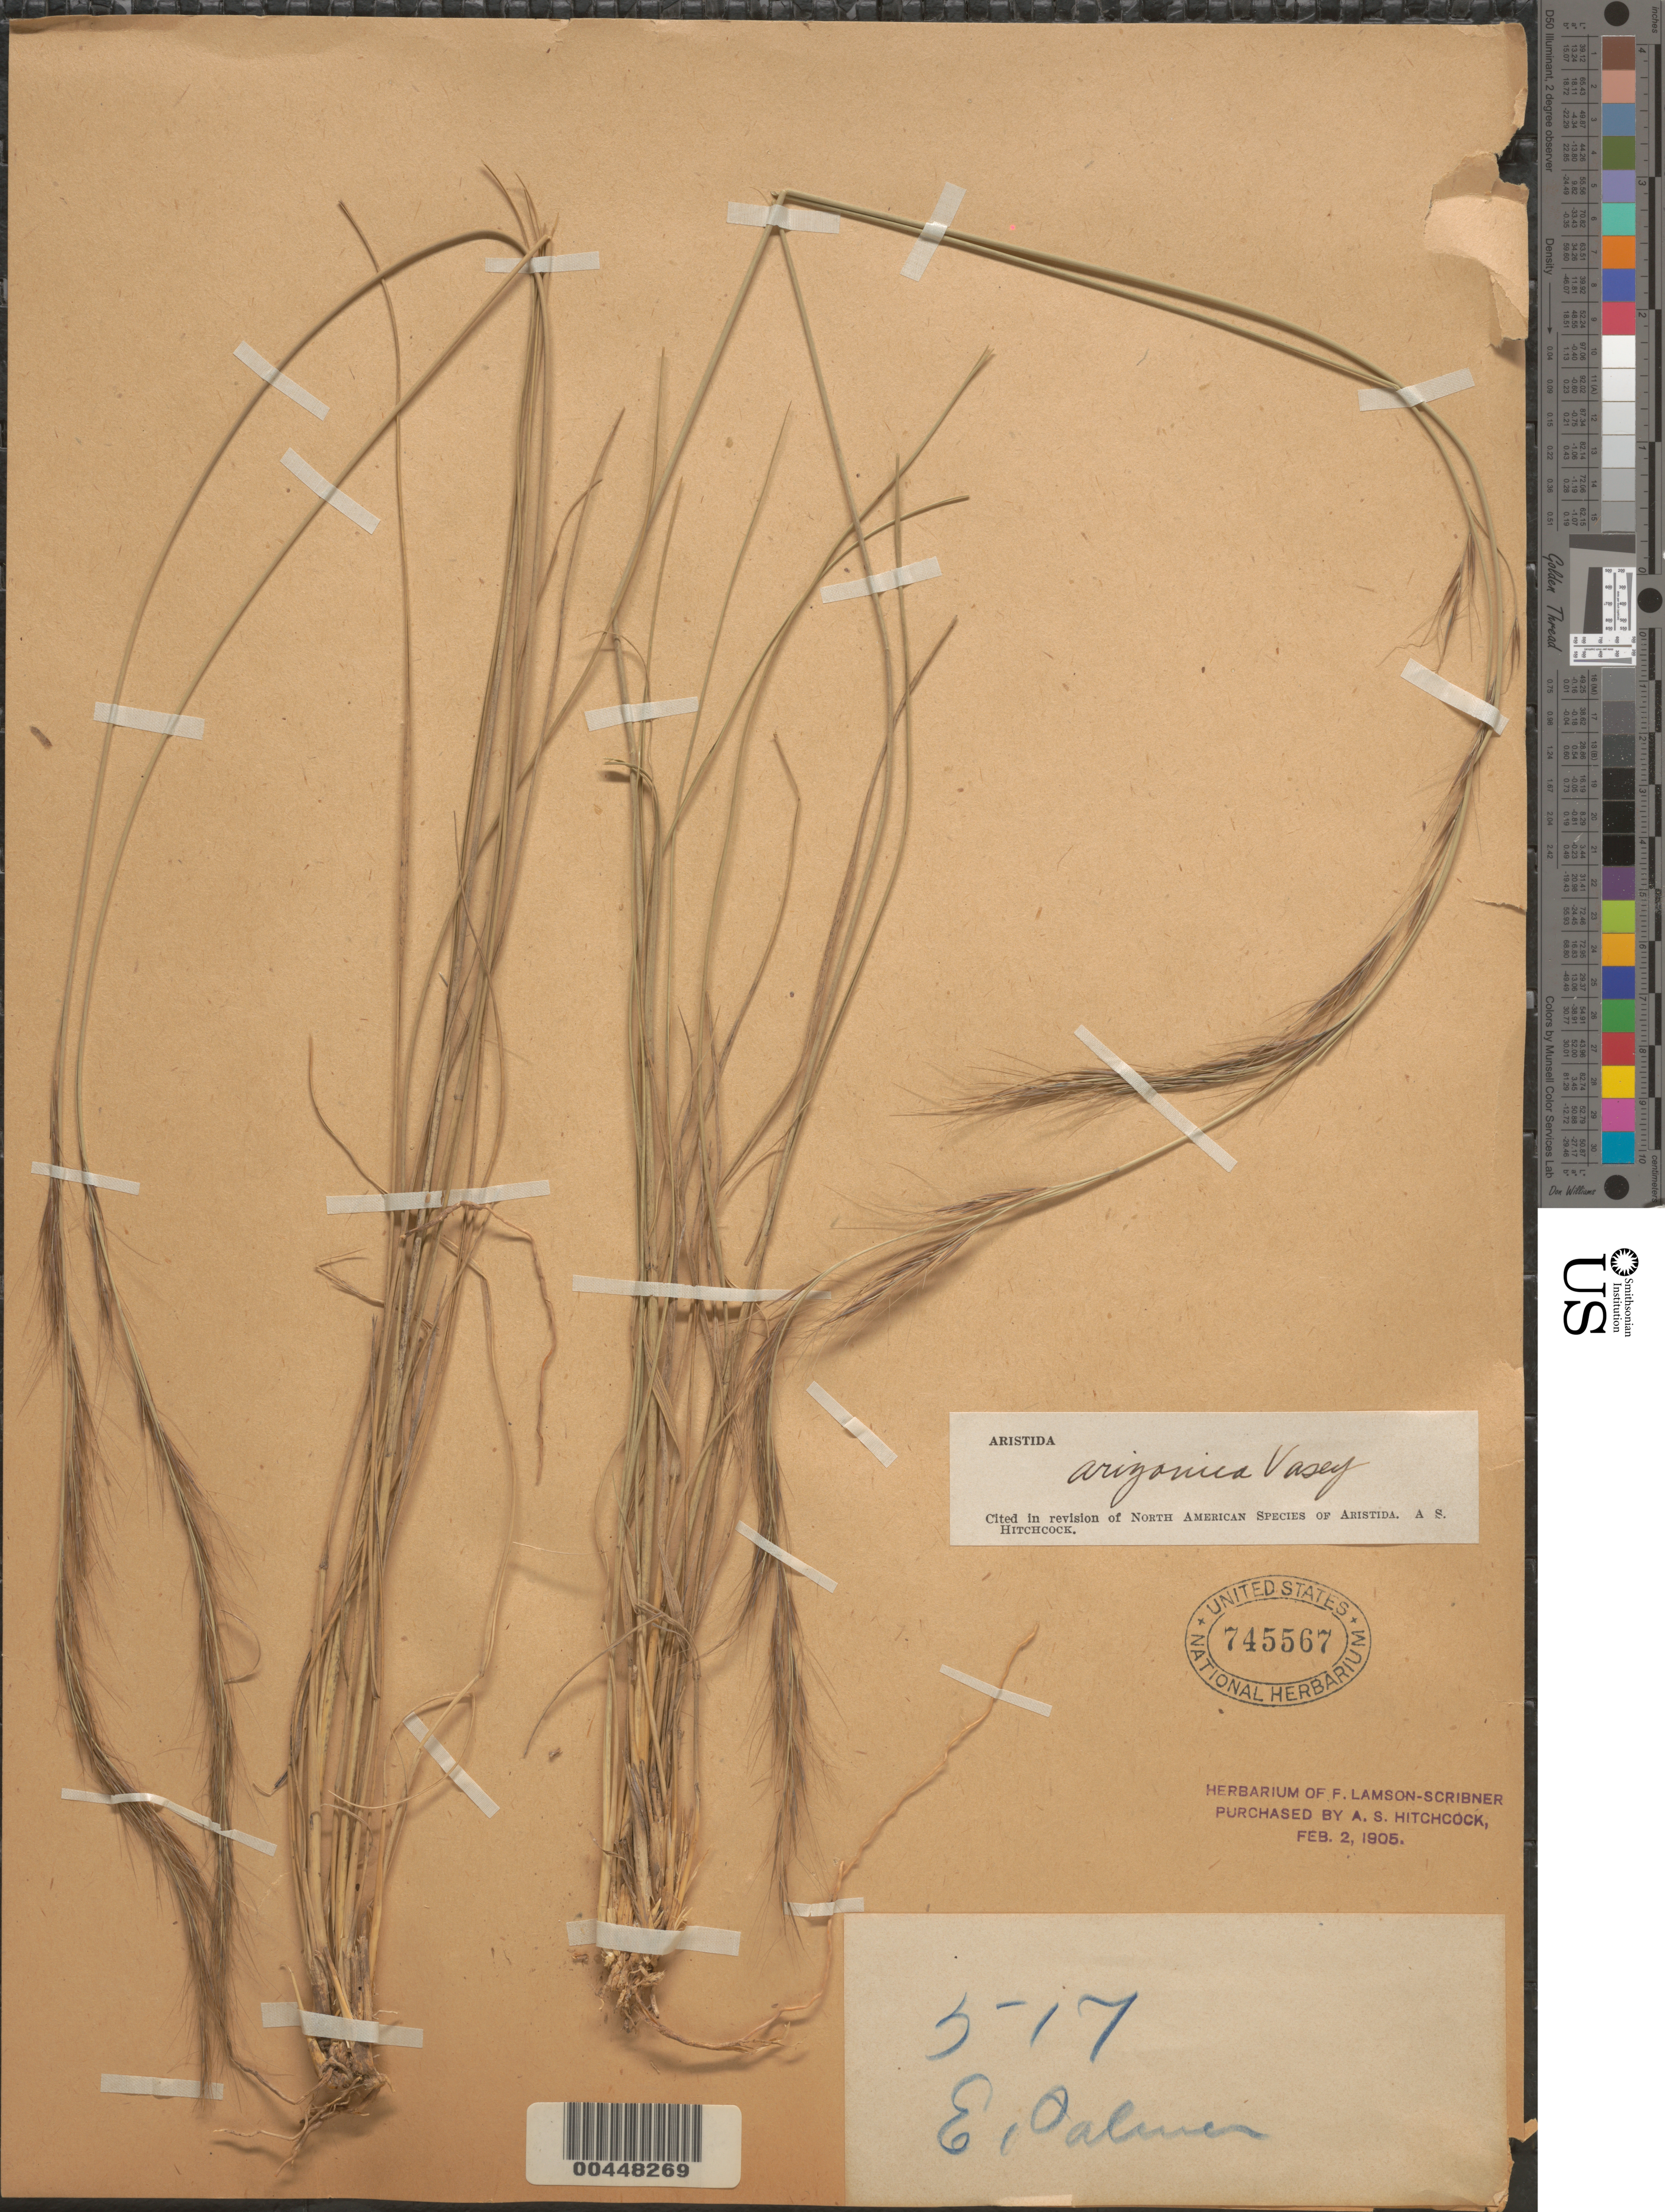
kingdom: Plantae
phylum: Tracheophyta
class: Liliopsida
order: Poales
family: Poaceae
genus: Aristida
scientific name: Aristida appressa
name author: Vasey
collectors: E. Palmer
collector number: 517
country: Mexico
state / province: Durango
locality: San Ramon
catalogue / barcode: US 745567